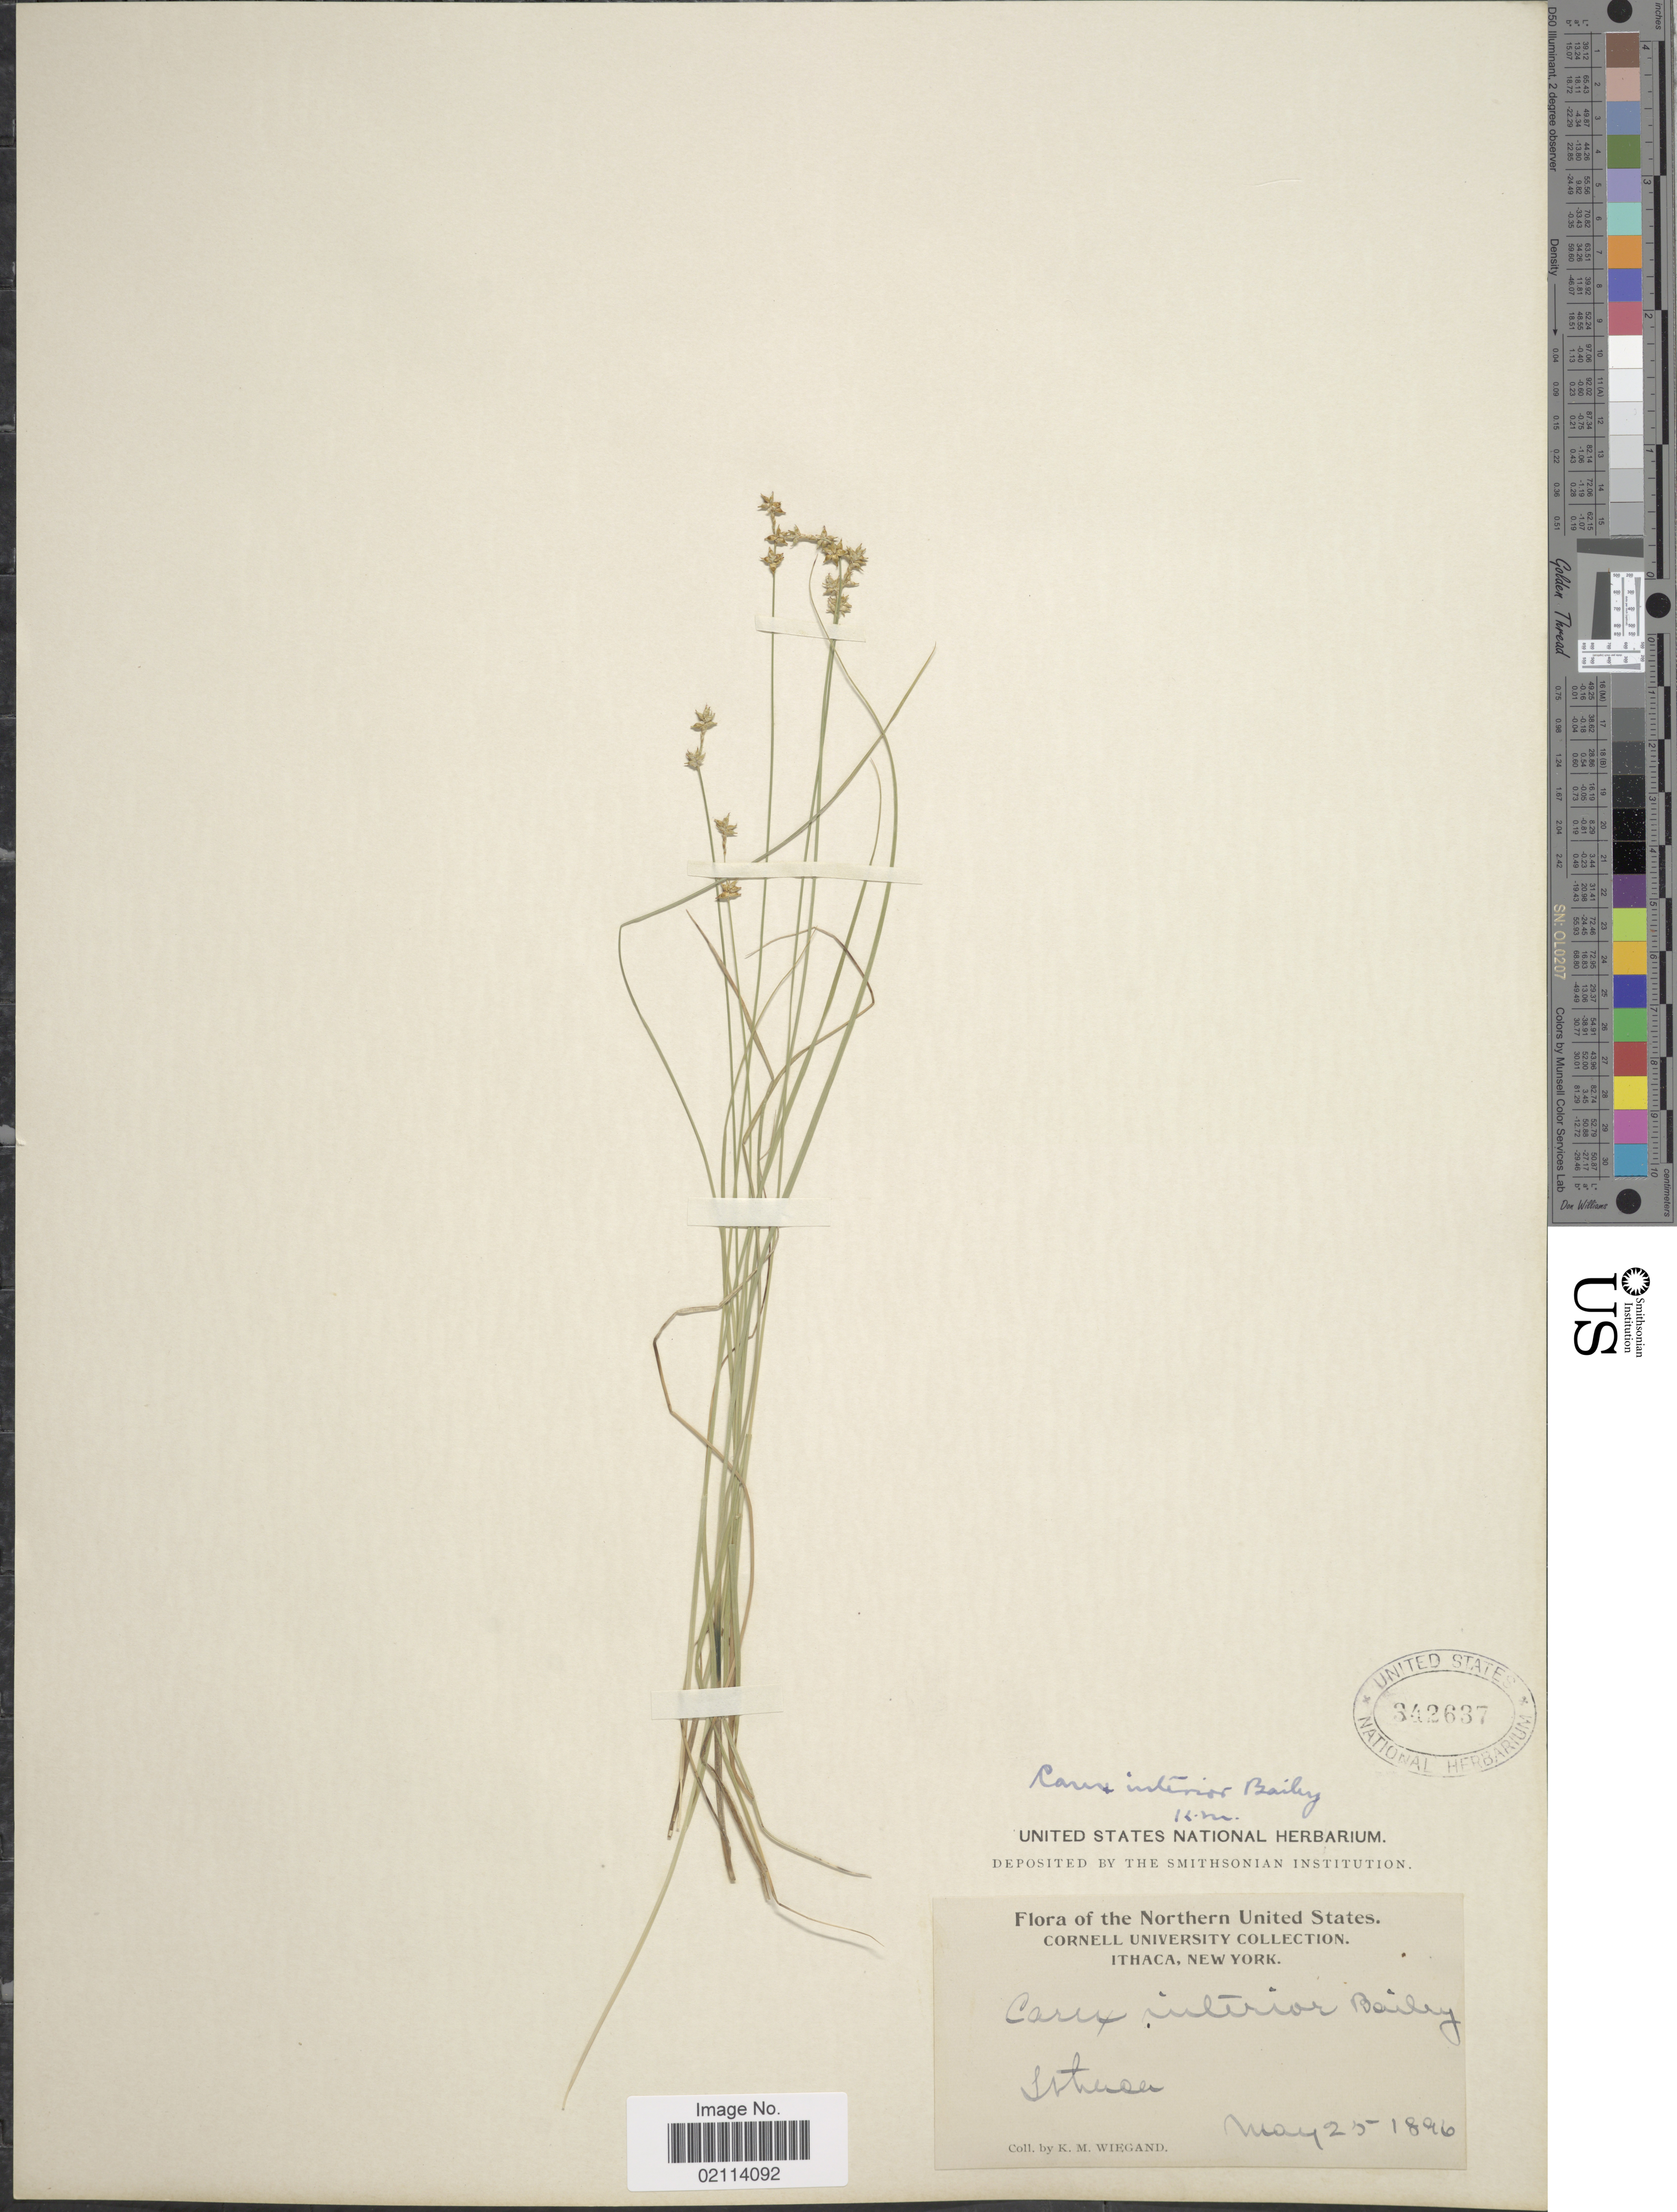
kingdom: Plantae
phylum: Tracheophyta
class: Liliopsida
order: Poales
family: Cyperaceae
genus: Carex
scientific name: Carex interior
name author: L.H. Bailey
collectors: K. M. Wiegand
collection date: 1896-05-25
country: United States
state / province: New York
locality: Ithaca.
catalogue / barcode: US 342637